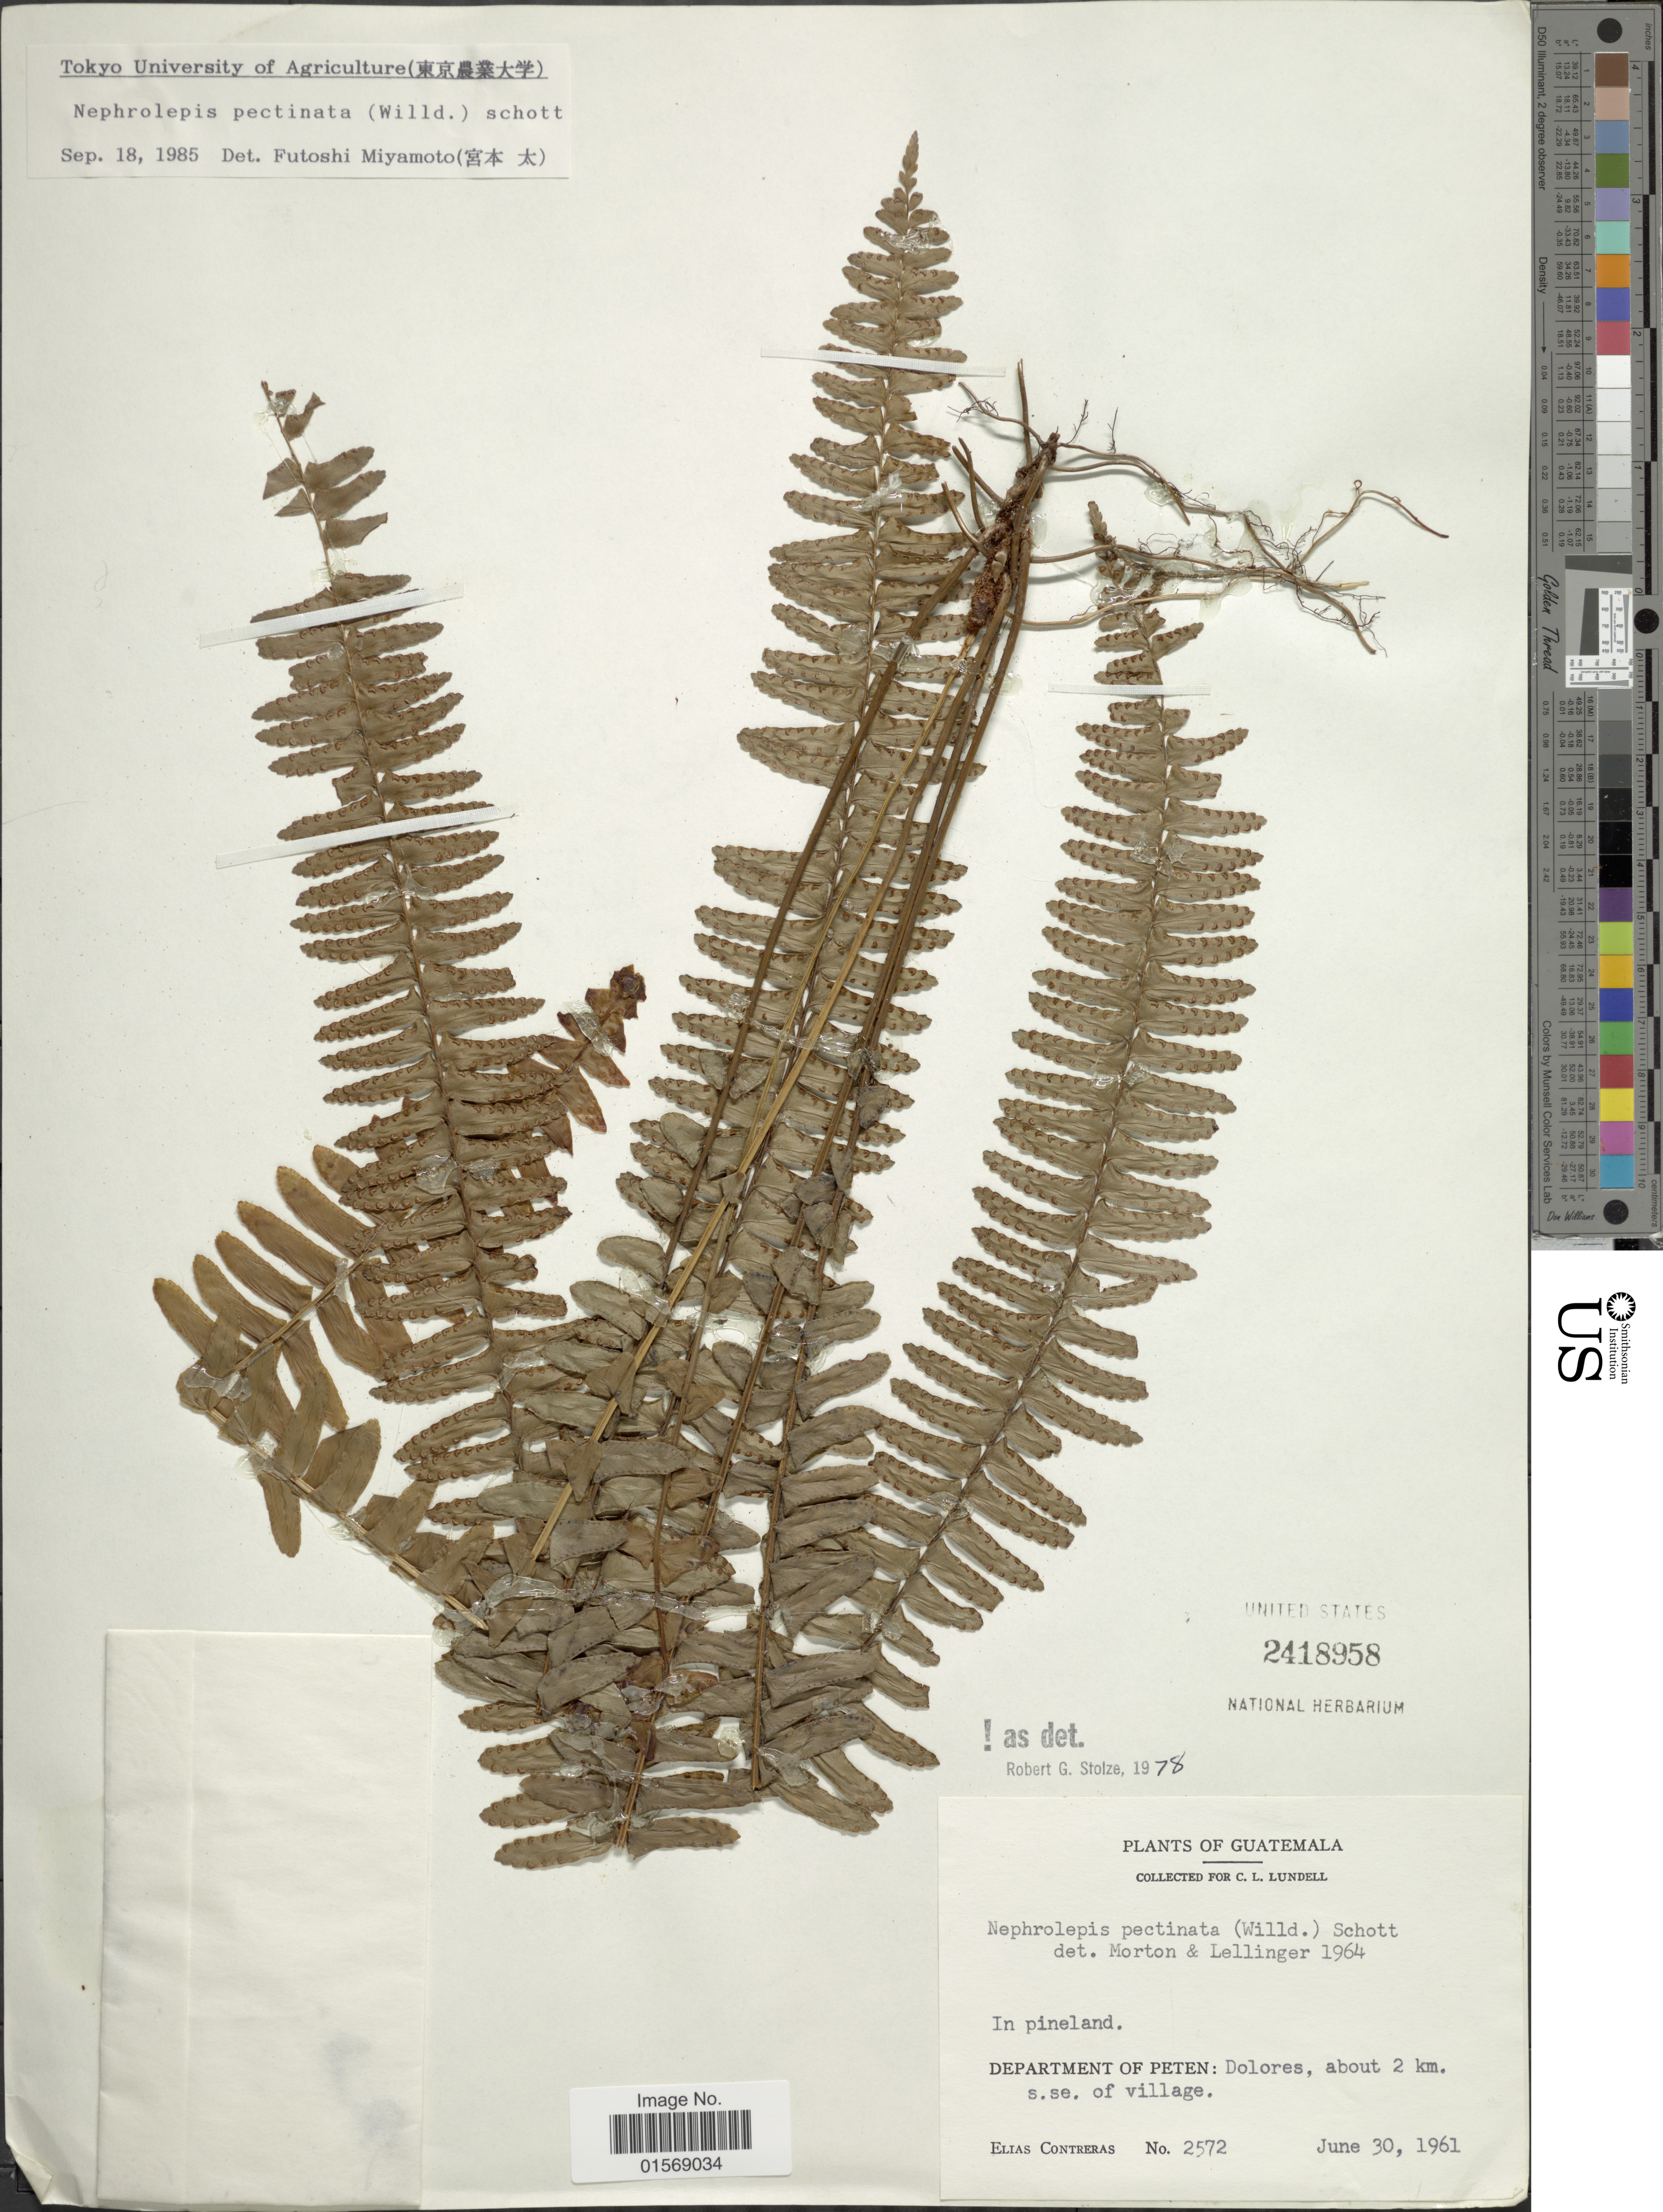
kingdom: Plantae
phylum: Tracheophyta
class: Polypodiopsida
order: Polypodiales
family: Nephrolepidaceae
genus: Nephrolepis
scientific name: Nephrolepis pectinata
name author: (Willd.) Schott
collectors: C. L. Lundell & E. Contreras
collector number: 2572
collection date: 1961-06-30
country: Guatemala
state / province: El Petén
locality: Guatemala. Department of Peten: Dolores, about 2 km. s.e. of village.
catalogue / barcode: US 2418958